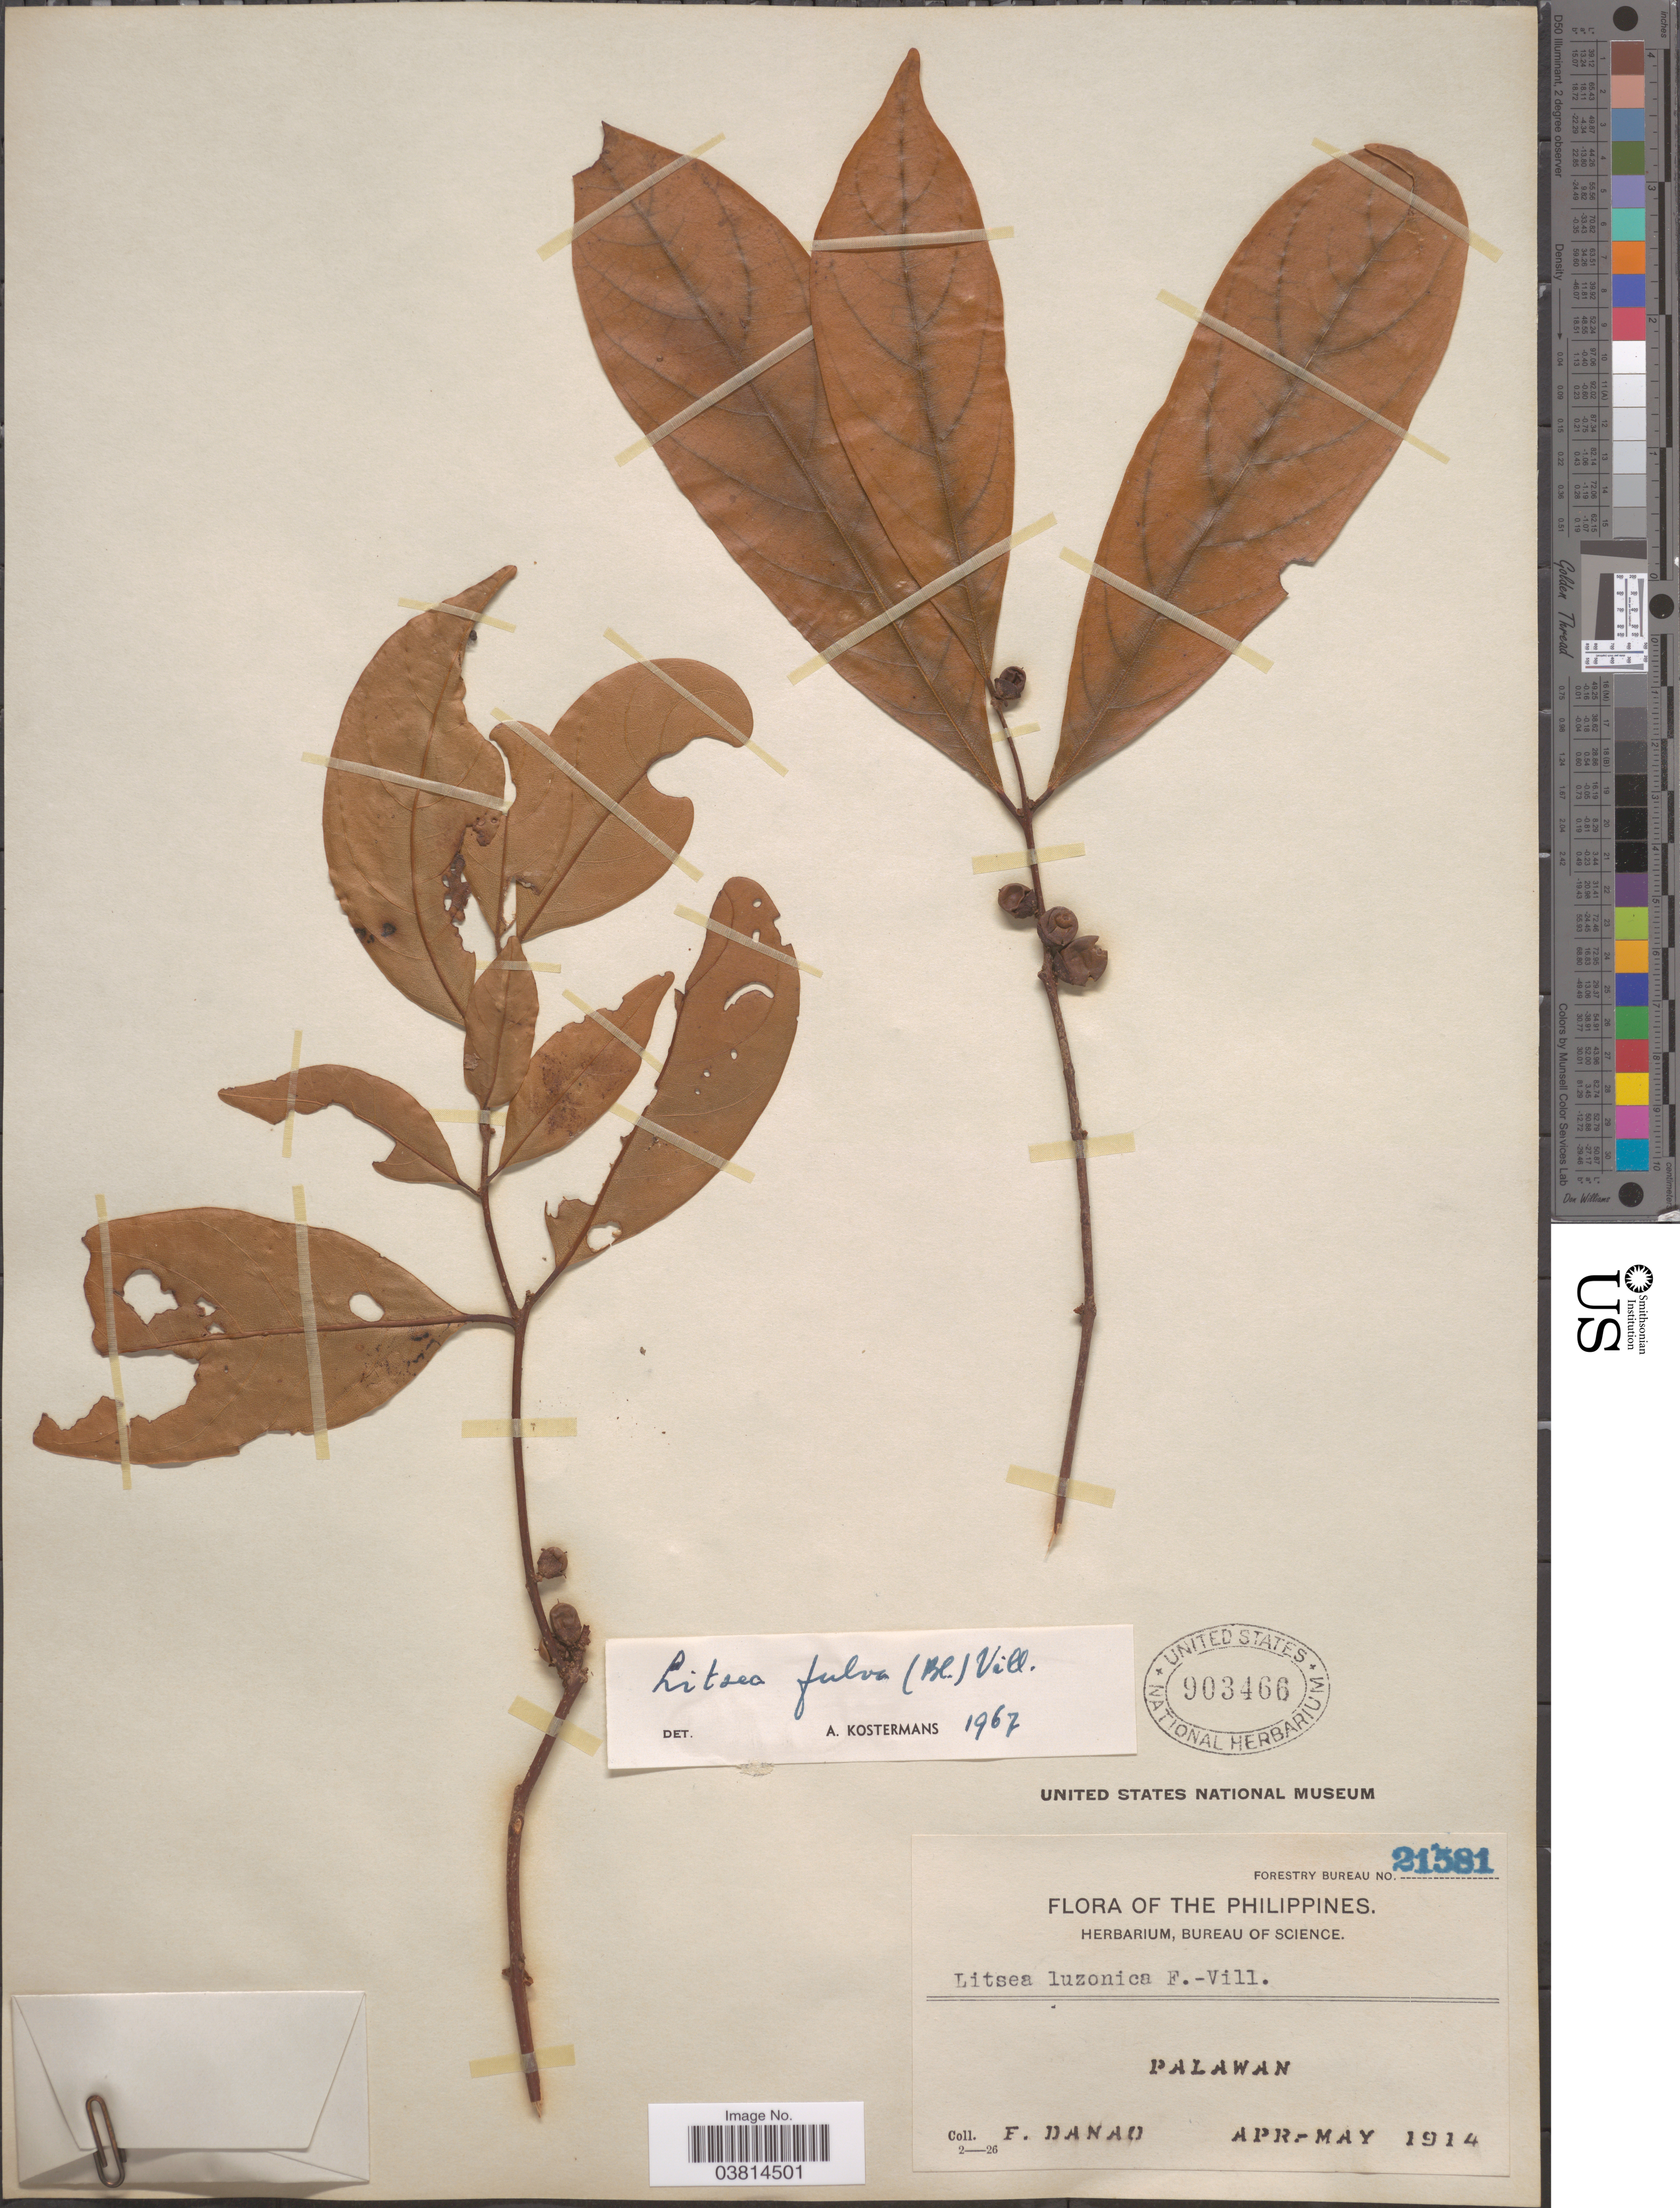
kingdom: Plantae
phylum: Tracheophyta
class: Magnoliopsida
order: Laurales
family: Lauraceae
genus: Litsea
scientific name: Litsea fulva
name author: (Blume) Fern.-Vill.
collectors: F. Danao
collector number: Forestry Bureau 21581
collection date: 1914-04/1914-05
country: Philippines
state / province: Mimaropa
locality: Palawan.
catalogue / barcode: US 903466